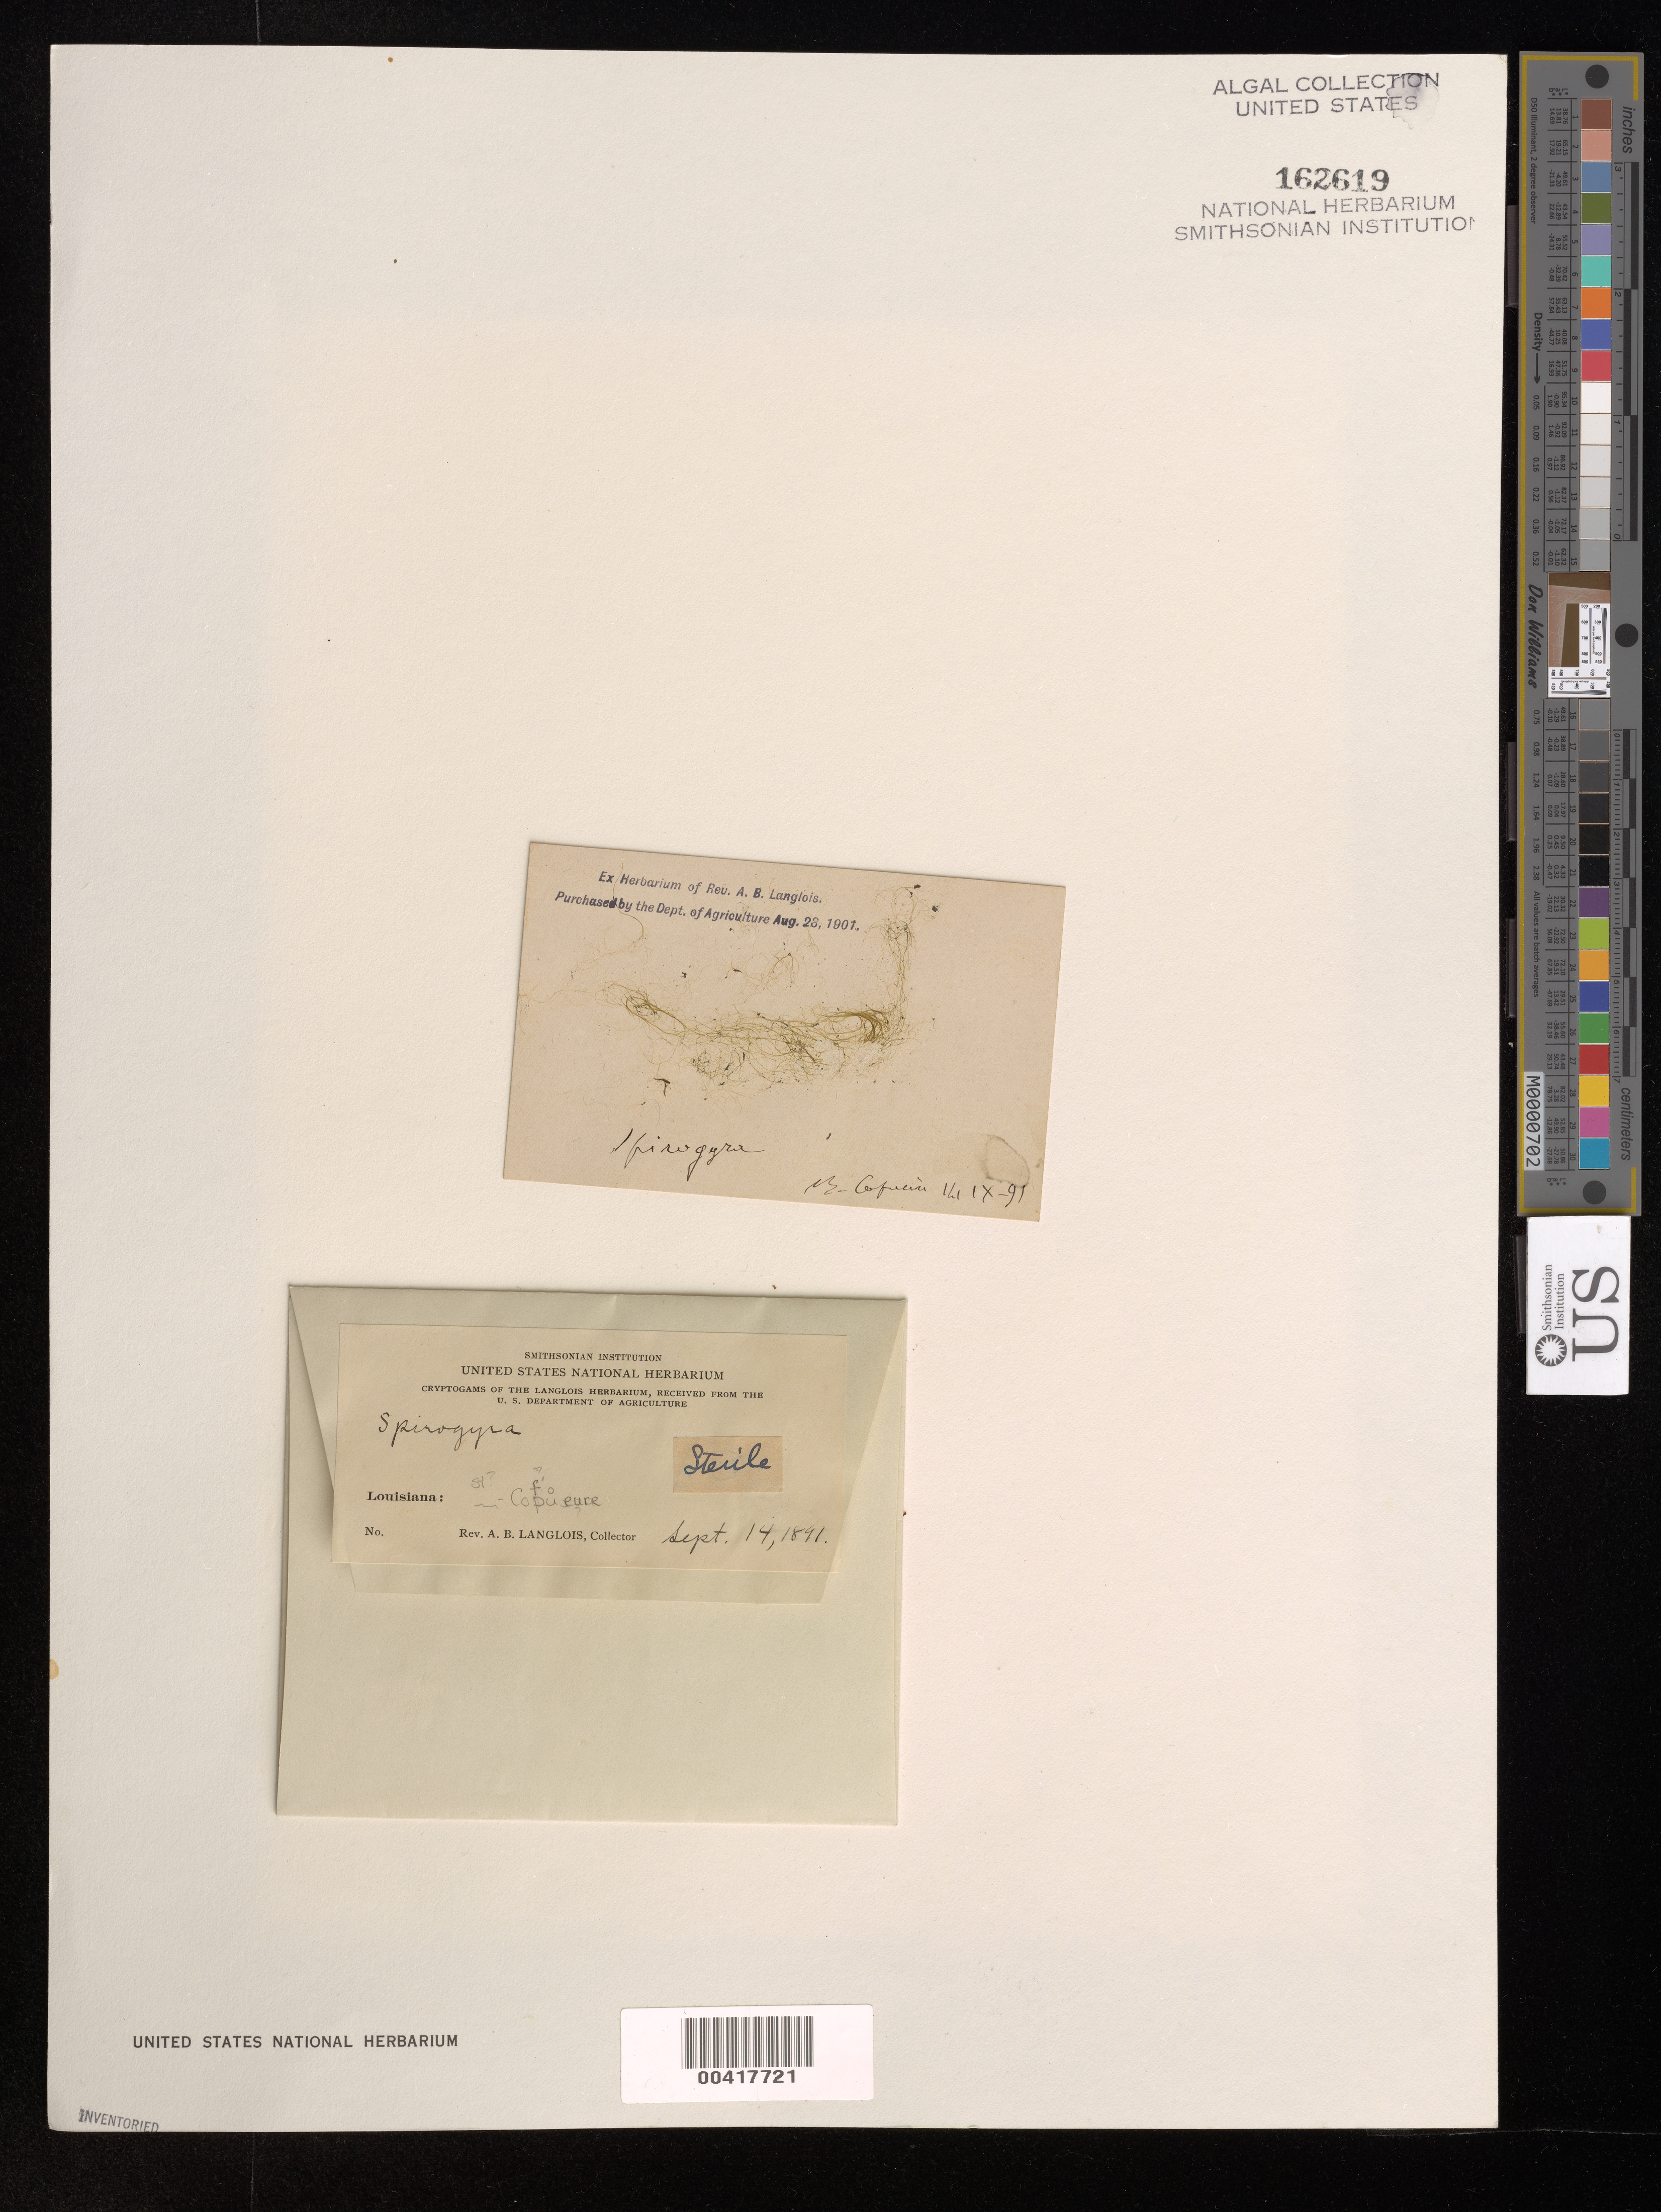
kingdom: Plantae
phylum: Charophyta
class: Zygnematophyceae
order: Zygnematales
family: Zygnemataceae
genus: Spirogyra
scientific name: Spirogyra sp.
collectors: A. B. Langlois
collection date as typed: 14 Sep 1891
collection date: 1891-09-14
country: United States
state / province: Louisiana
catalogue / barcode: US 162619